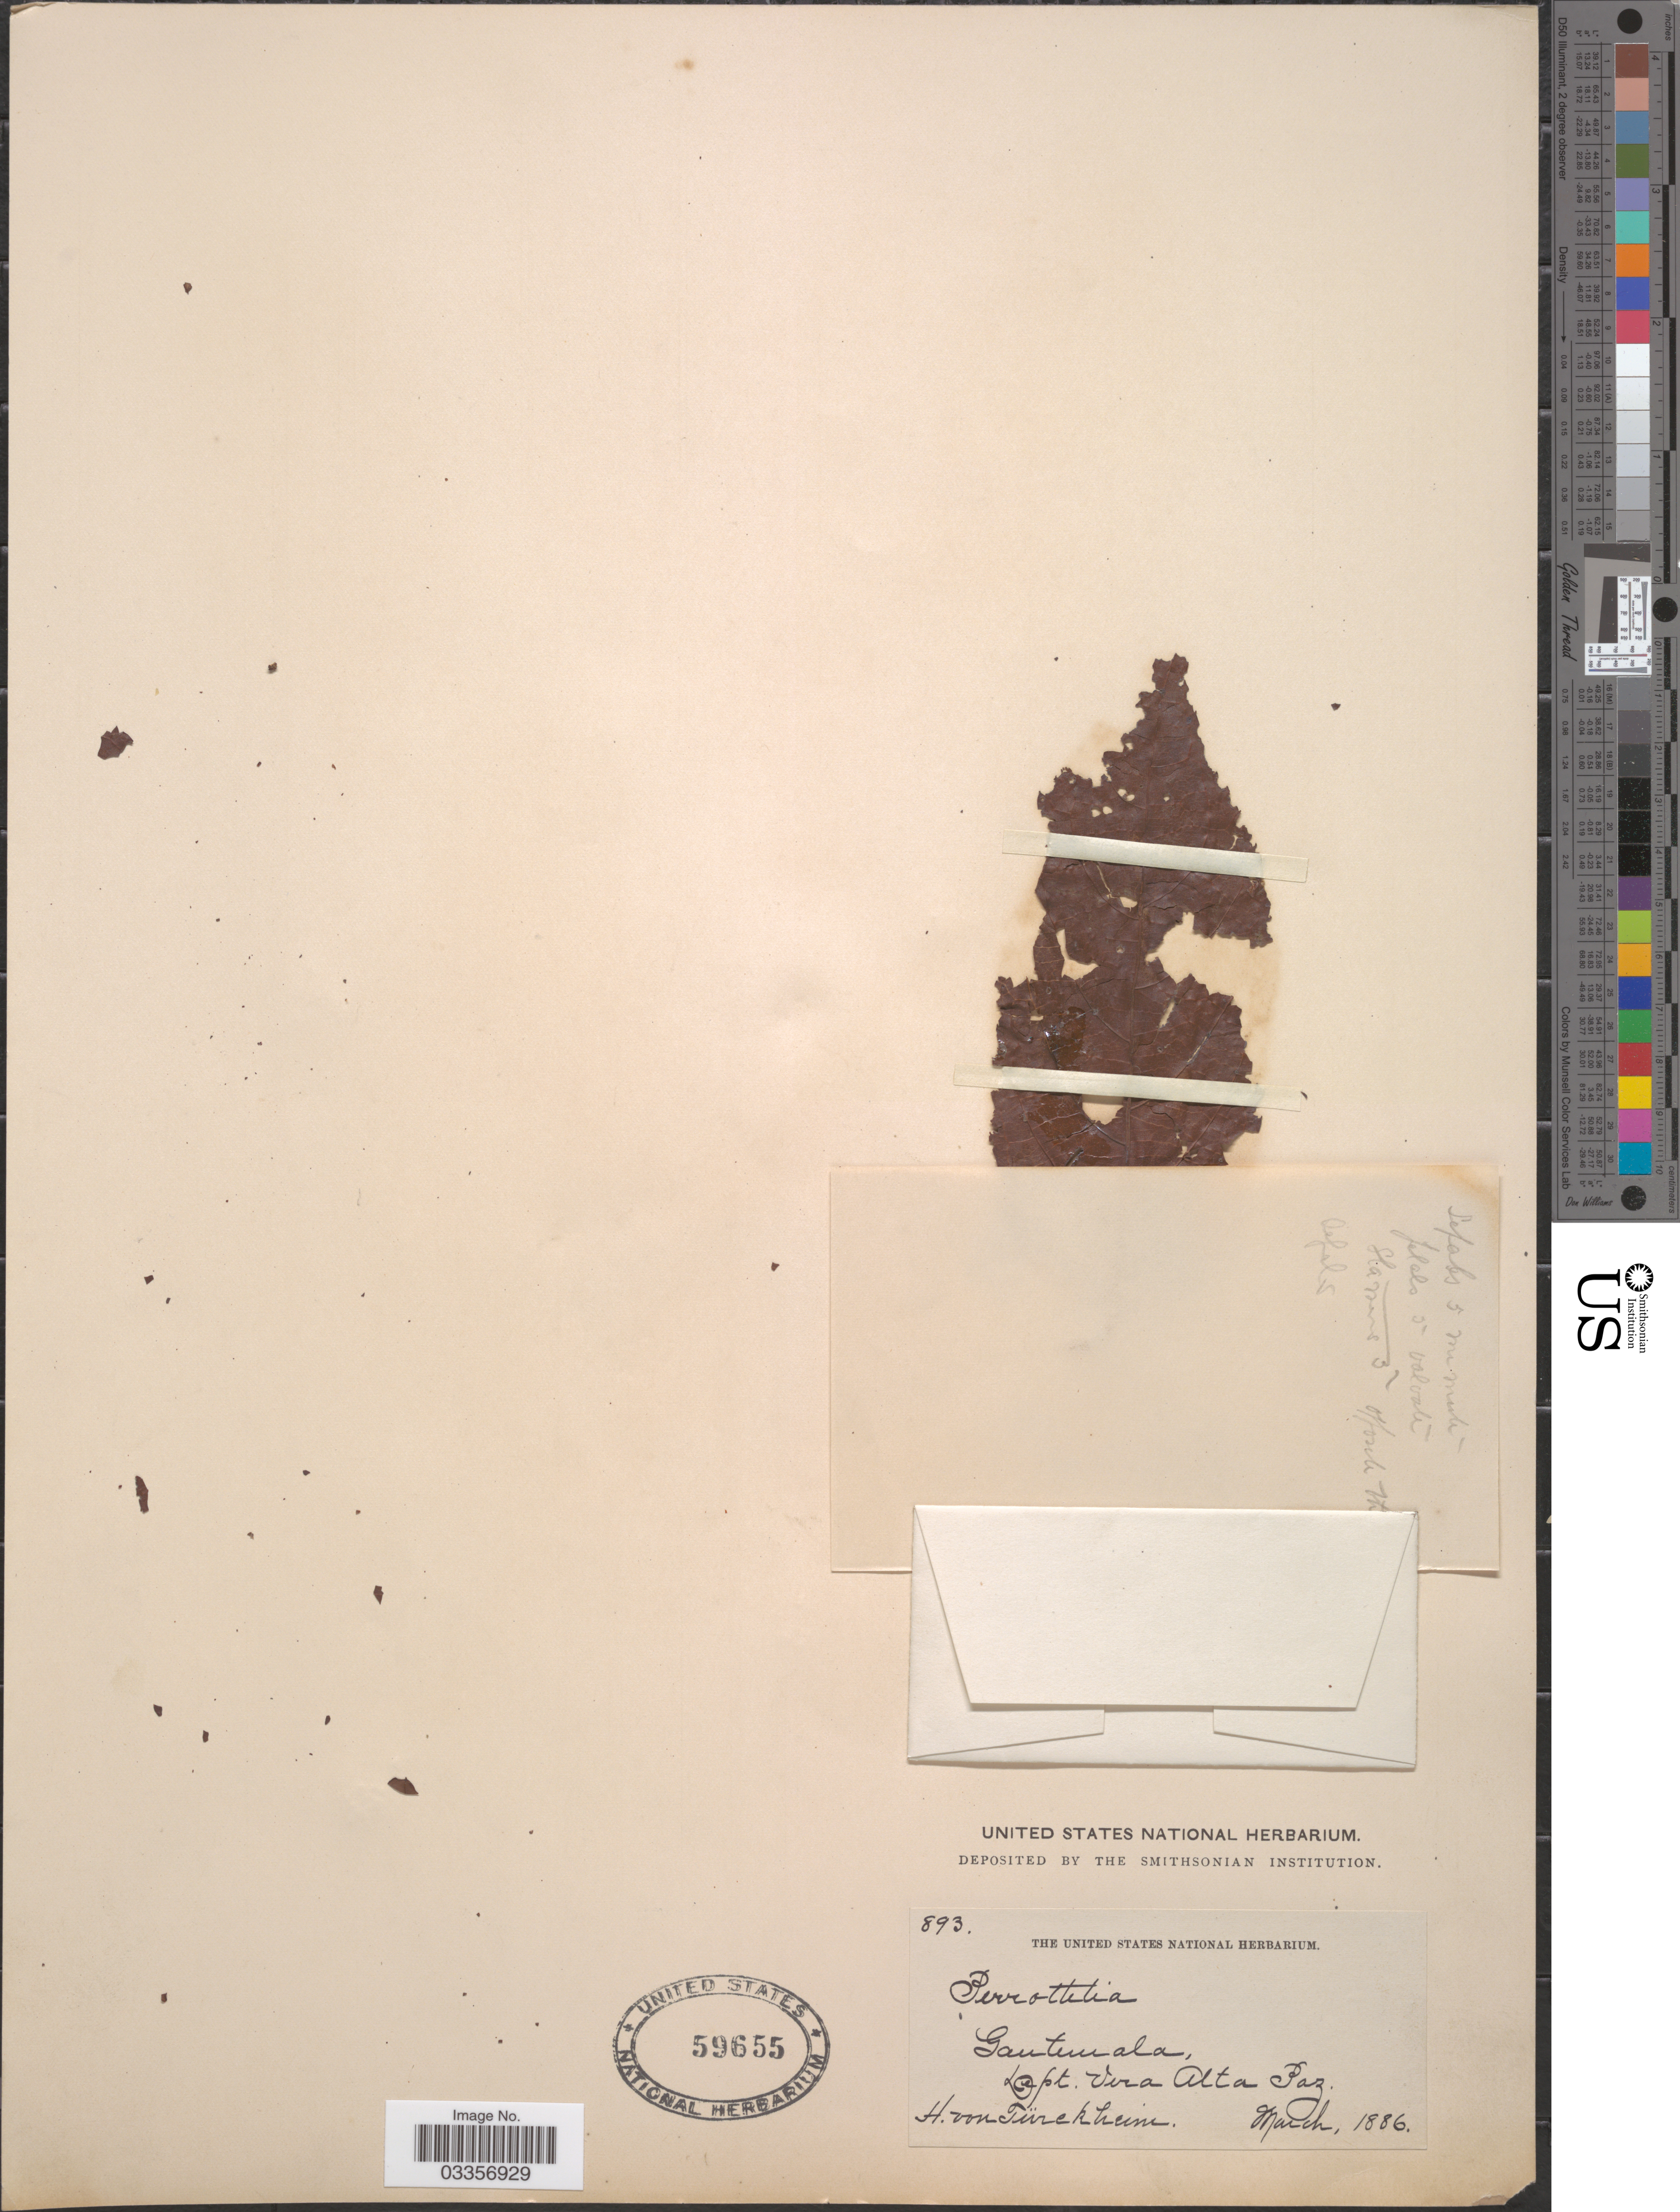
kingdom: Plantae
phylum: Tracheophyta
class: Magnoliopsida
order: Huerteales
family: Dipentodontaceae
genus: Perrottetia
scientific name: Perrottetia sp.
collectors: H. von Türckheim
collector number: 893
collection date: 1886-03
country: Guatemala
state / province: Alta Verapaz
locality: Dept. Vera Alta Paz.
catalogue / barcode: US 59655